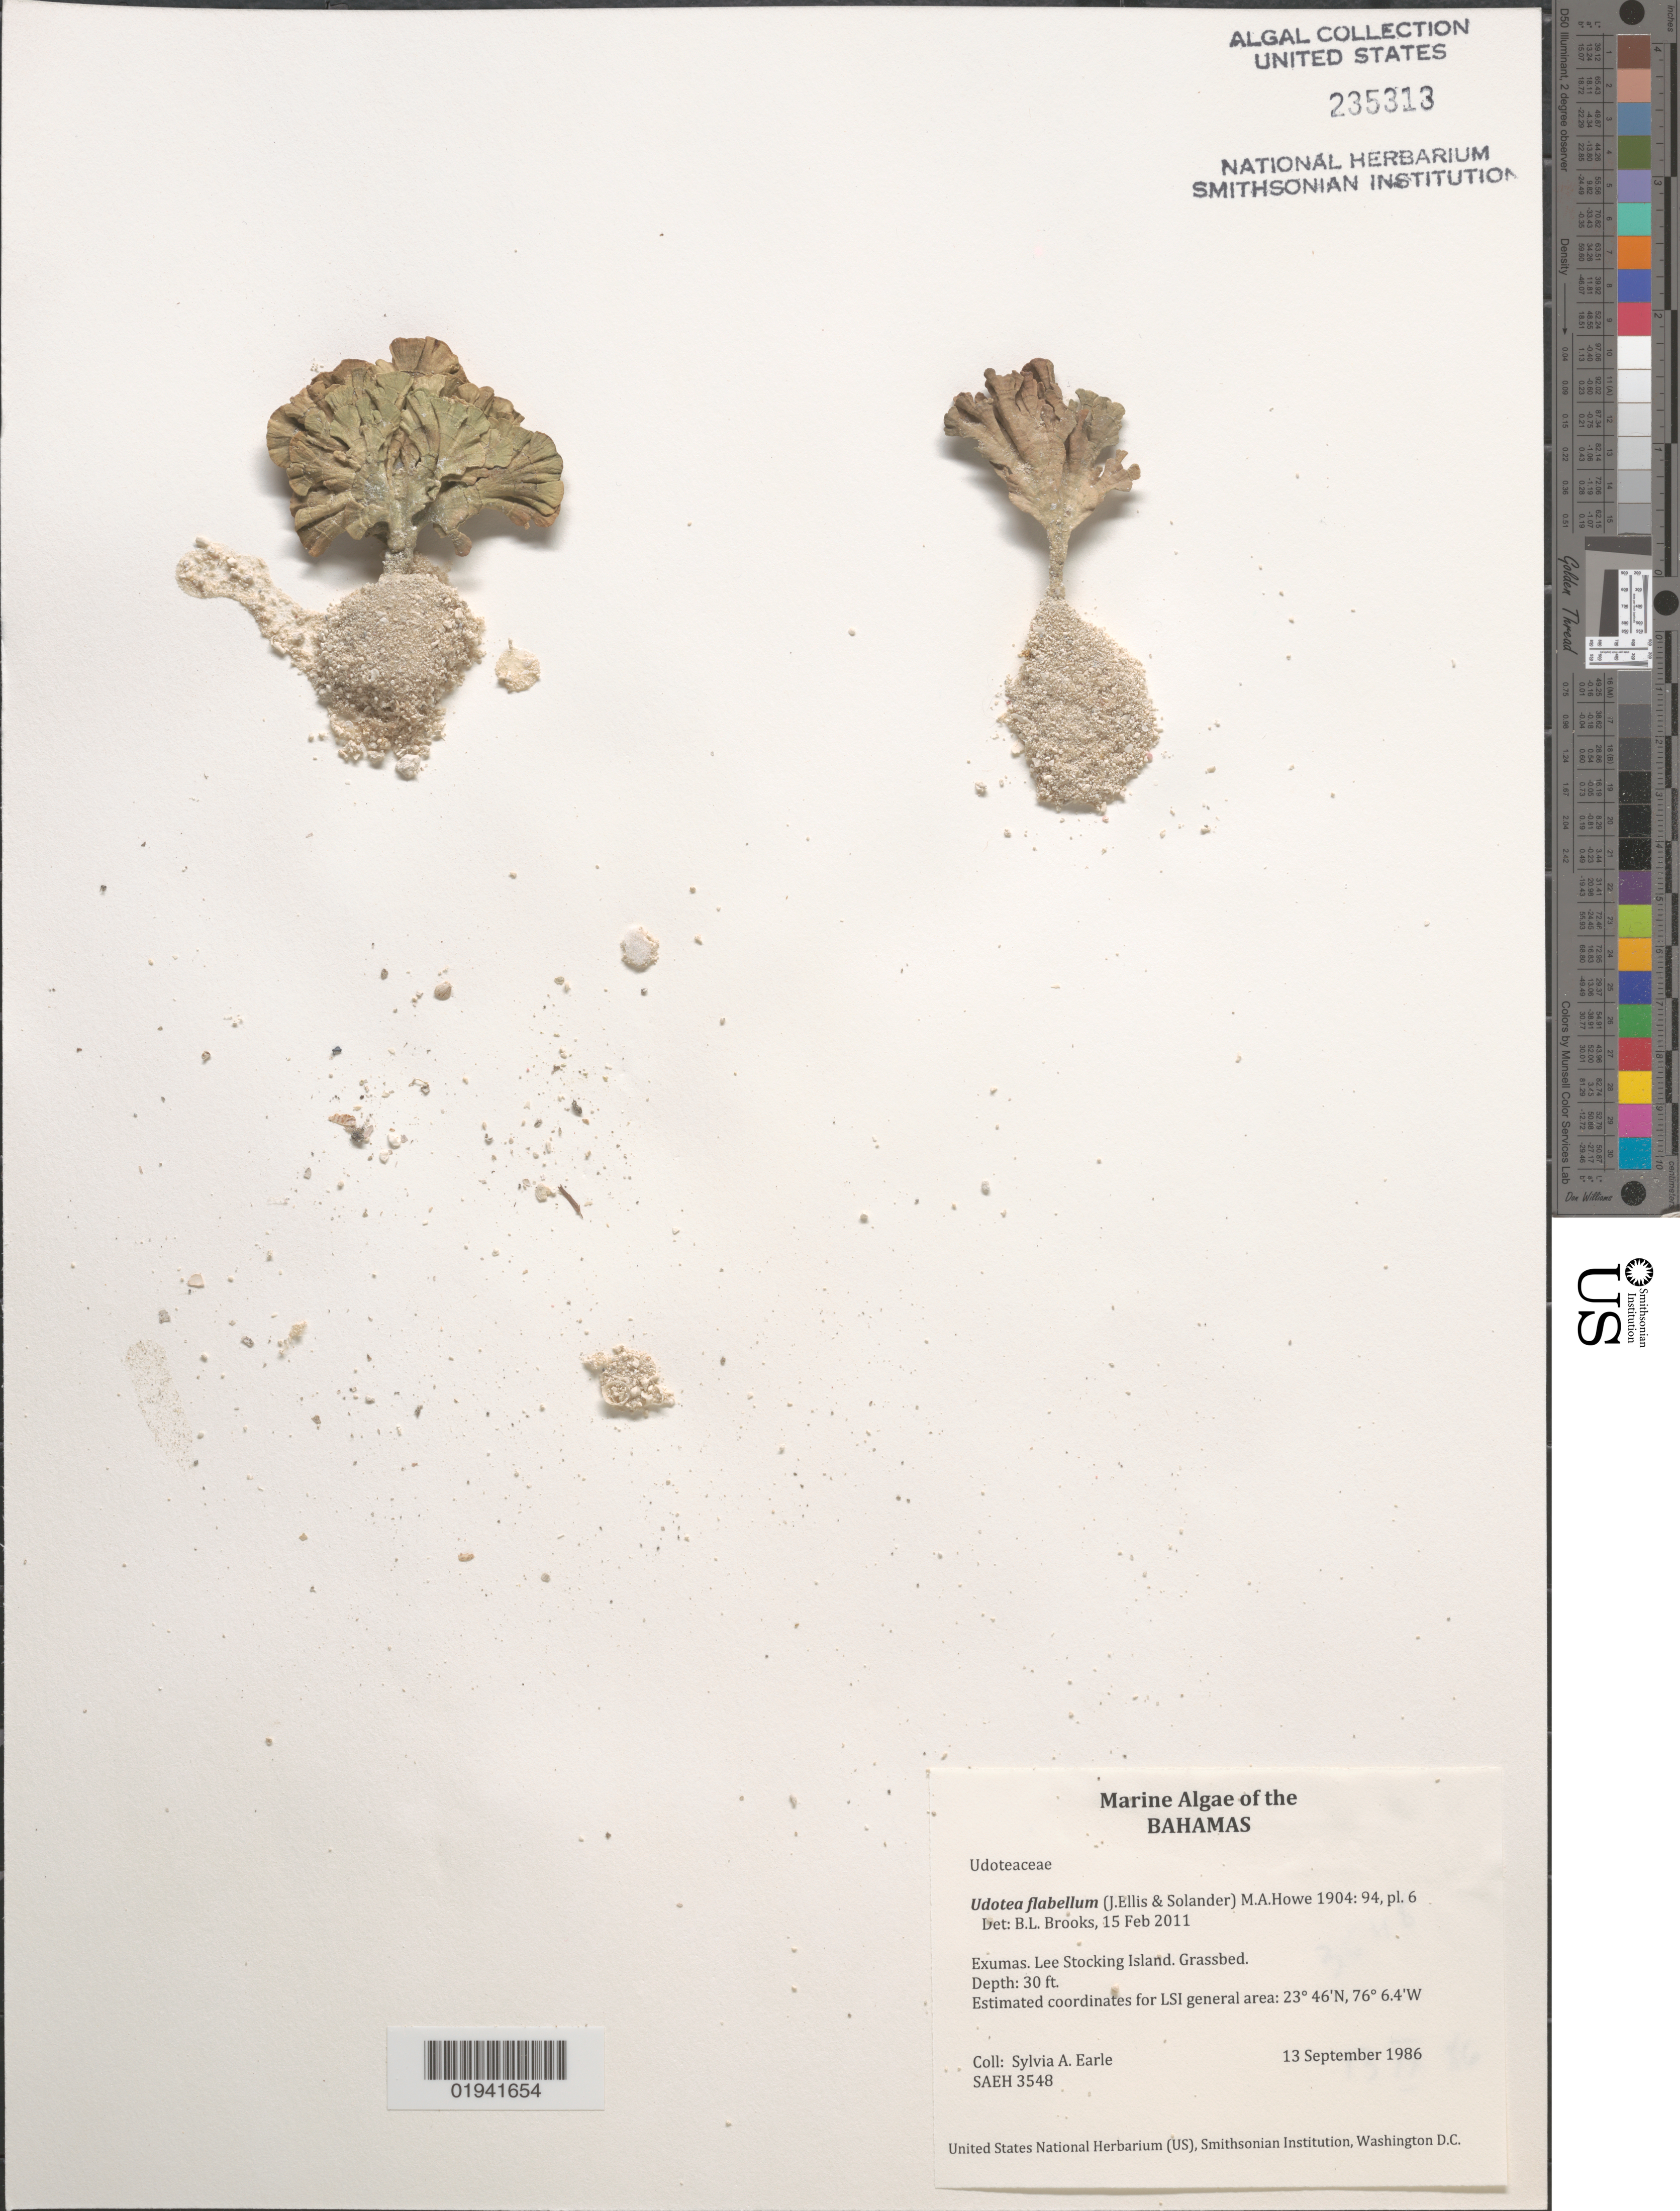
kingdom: Plantae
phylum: Chlorophyta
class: Ulvophyceae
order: Bryopsidales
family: Udoteaceae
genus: Udotea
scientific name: Udotea flabellum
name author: (J. Ellis & Sol.) M. Howe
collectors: S. A. Earle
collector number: SAEH3548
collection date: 1986-09-13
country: Bahamas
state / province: Exuma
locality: Exumas. Lee Stocking Island.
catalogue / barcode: US 235313